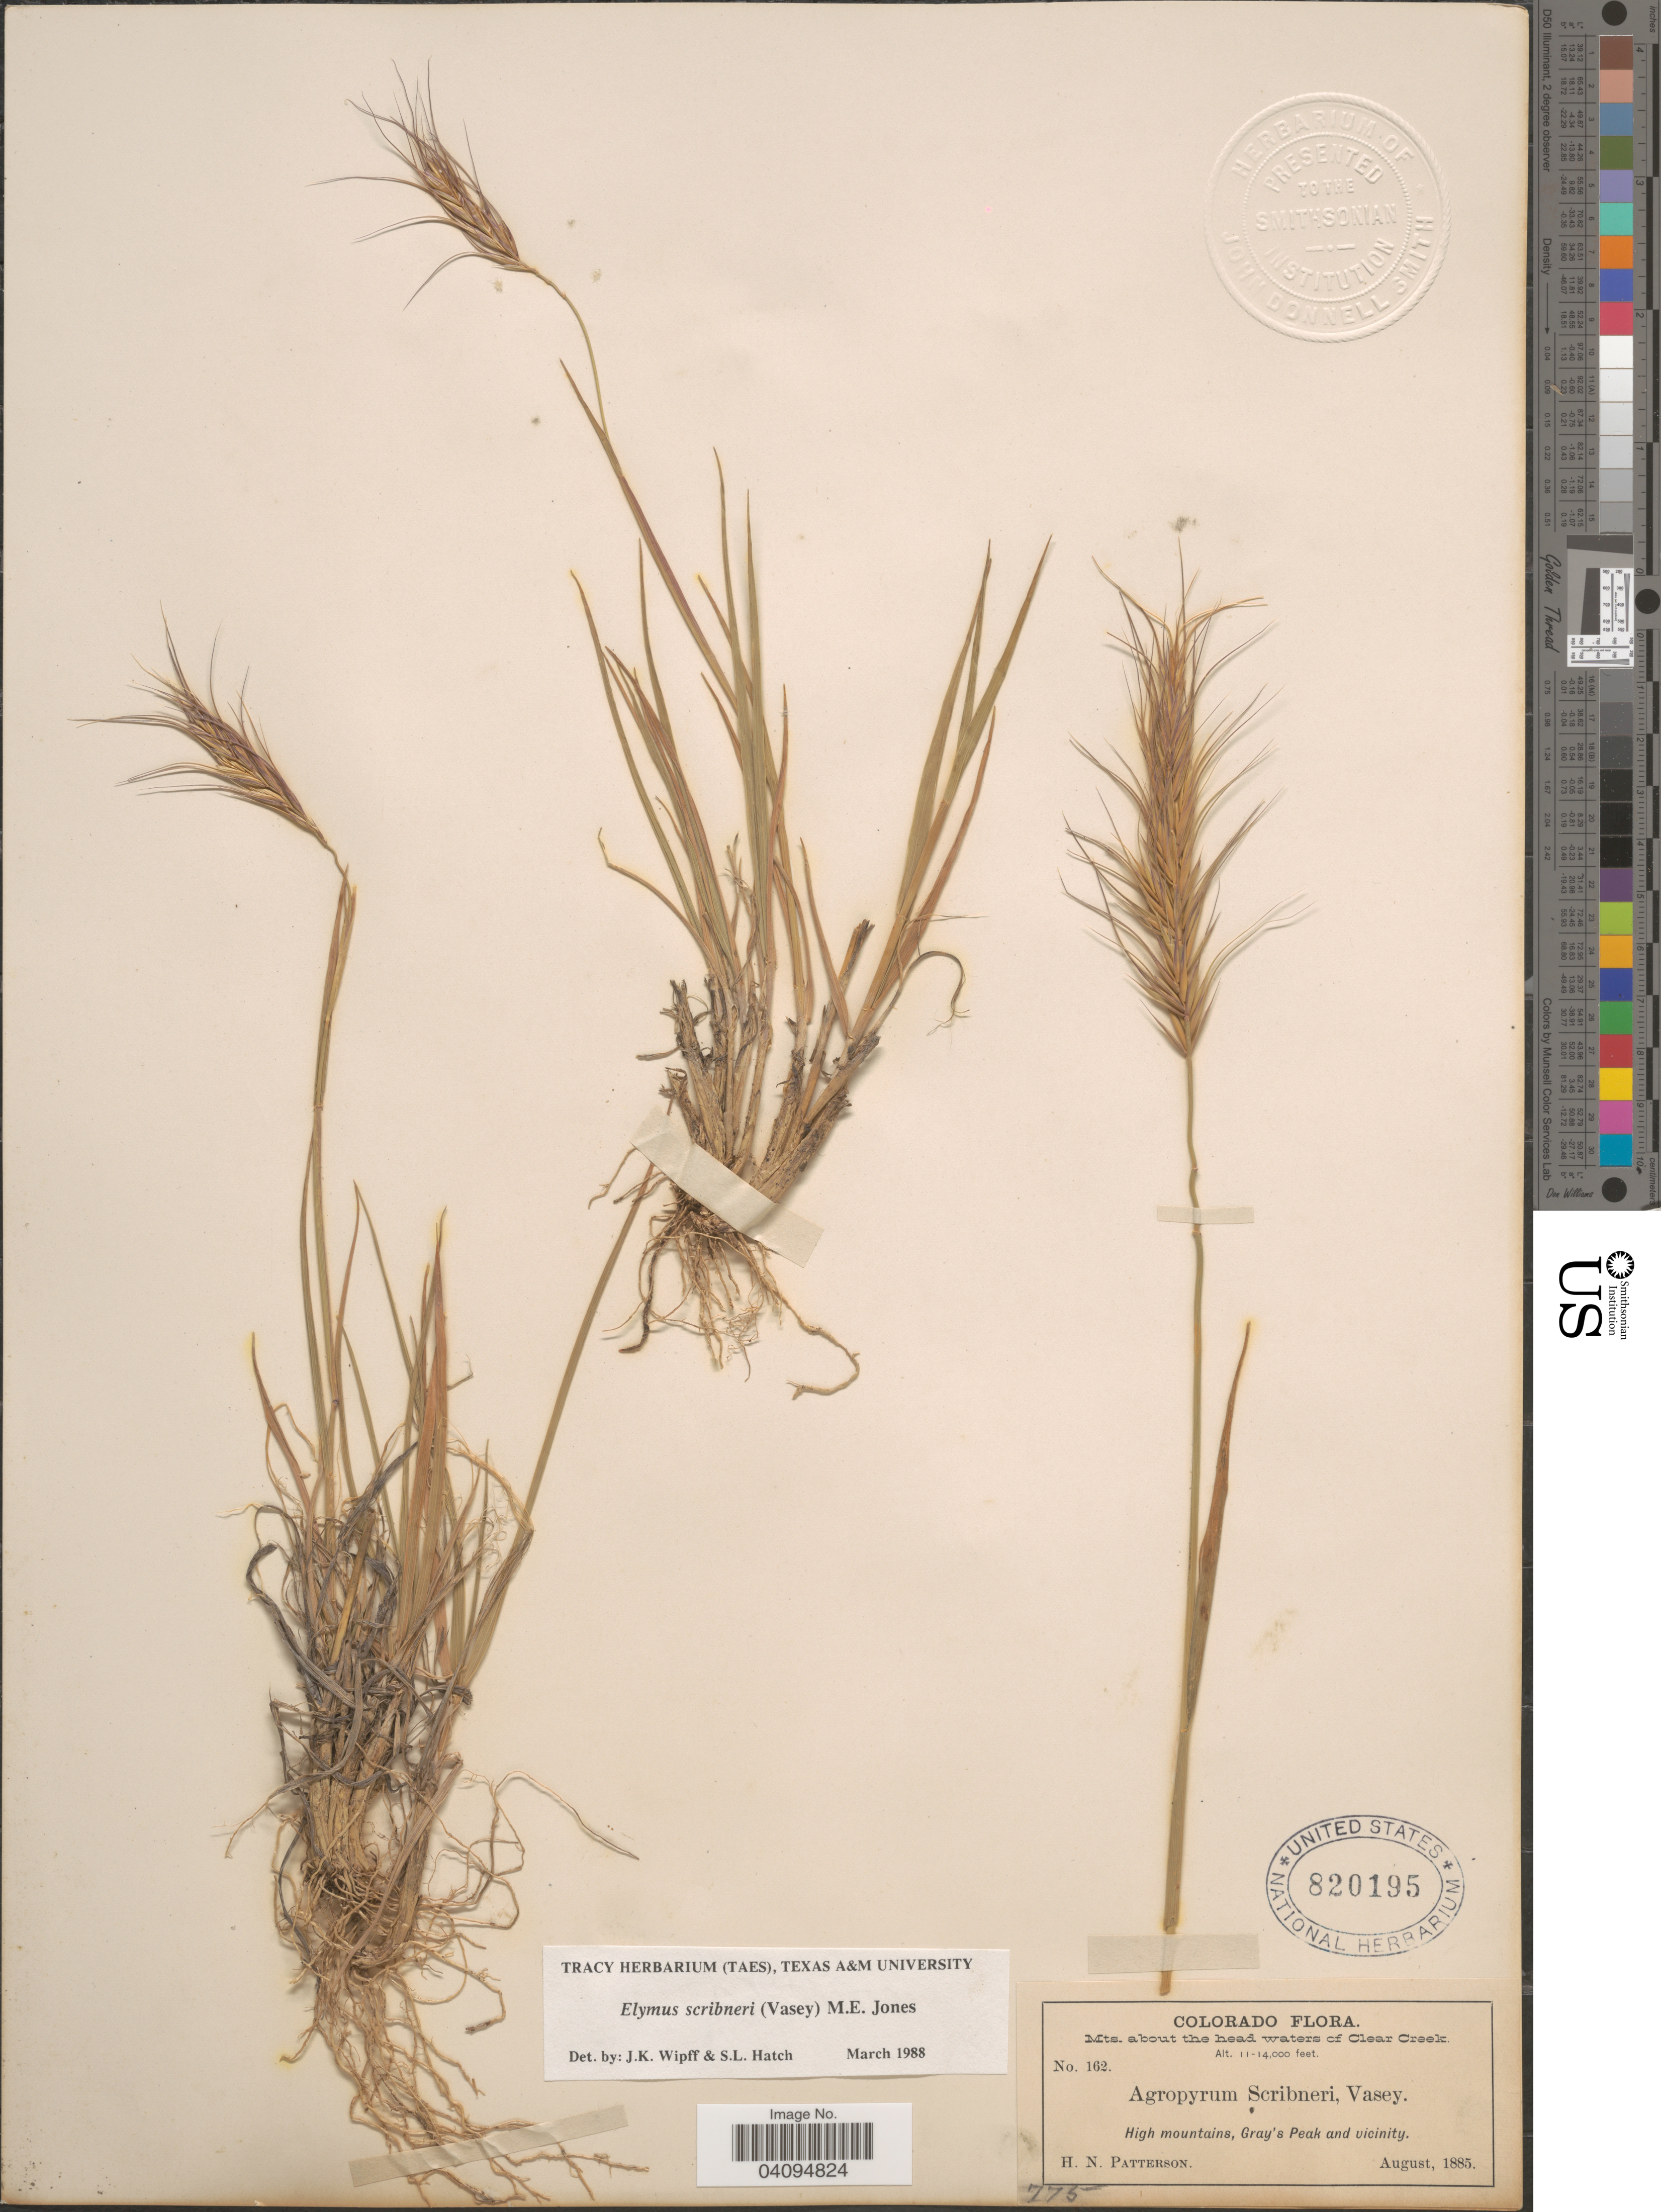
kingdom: Plantae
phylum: Tracheophyta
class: Liliopsida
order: Poales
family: Poaceae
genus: Elymus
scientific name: Elymus scribneri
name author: (Vasey) M.E. Jones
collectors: H. N. Patterson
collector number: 162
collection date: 1885-08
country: United States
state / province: Colorado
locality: Mts. about the head waters of Clear Creek. High mountains, Gray's Peak and vicinity.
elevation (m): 3353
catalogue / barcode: US 820195